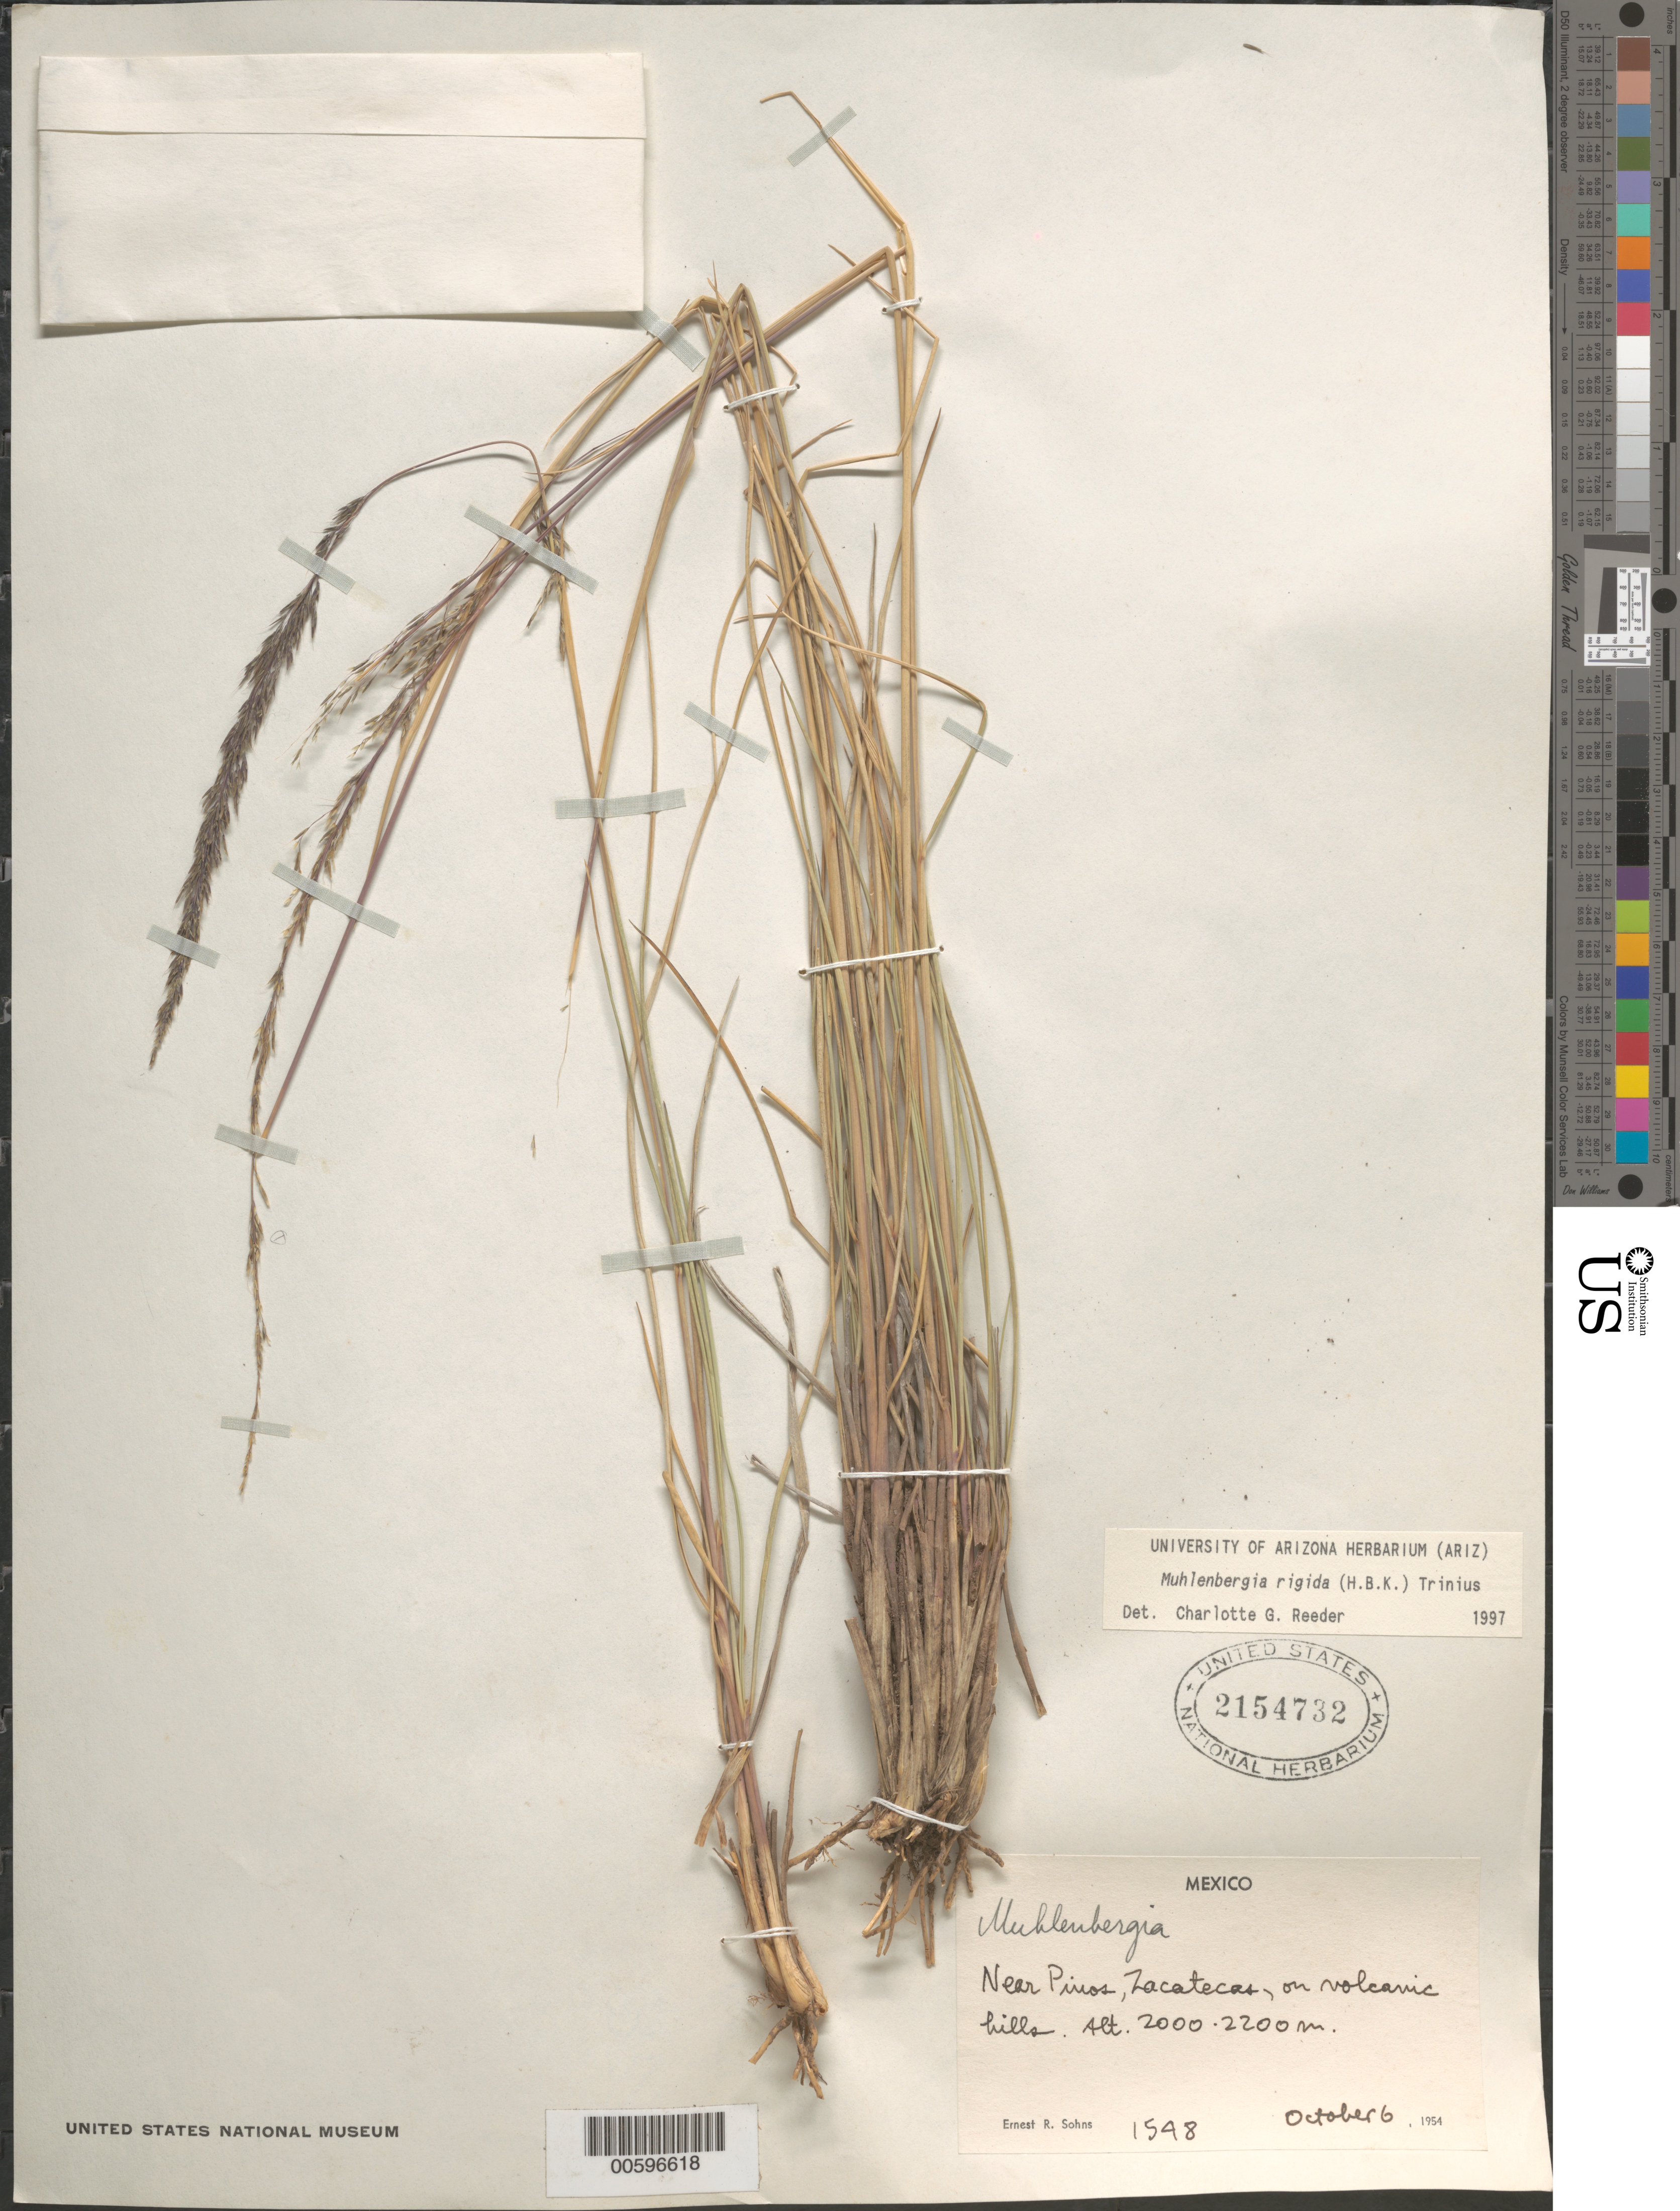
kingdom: Plantae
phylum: Tracheophyta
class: Liliopsida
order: Poales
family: Poaceae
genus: Muhlenbergia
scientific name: Muhlenbergia rigida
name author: (Kunth) Kunth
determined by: Reeder, C. G., (ARIZ)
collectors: E. R. Sohns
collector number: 1548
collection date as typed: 6 Oct 1954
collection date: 1954-10-06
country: Mexico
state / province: Zacatecas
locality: Near Pinos.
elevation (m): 2000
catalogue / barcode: US 2154732